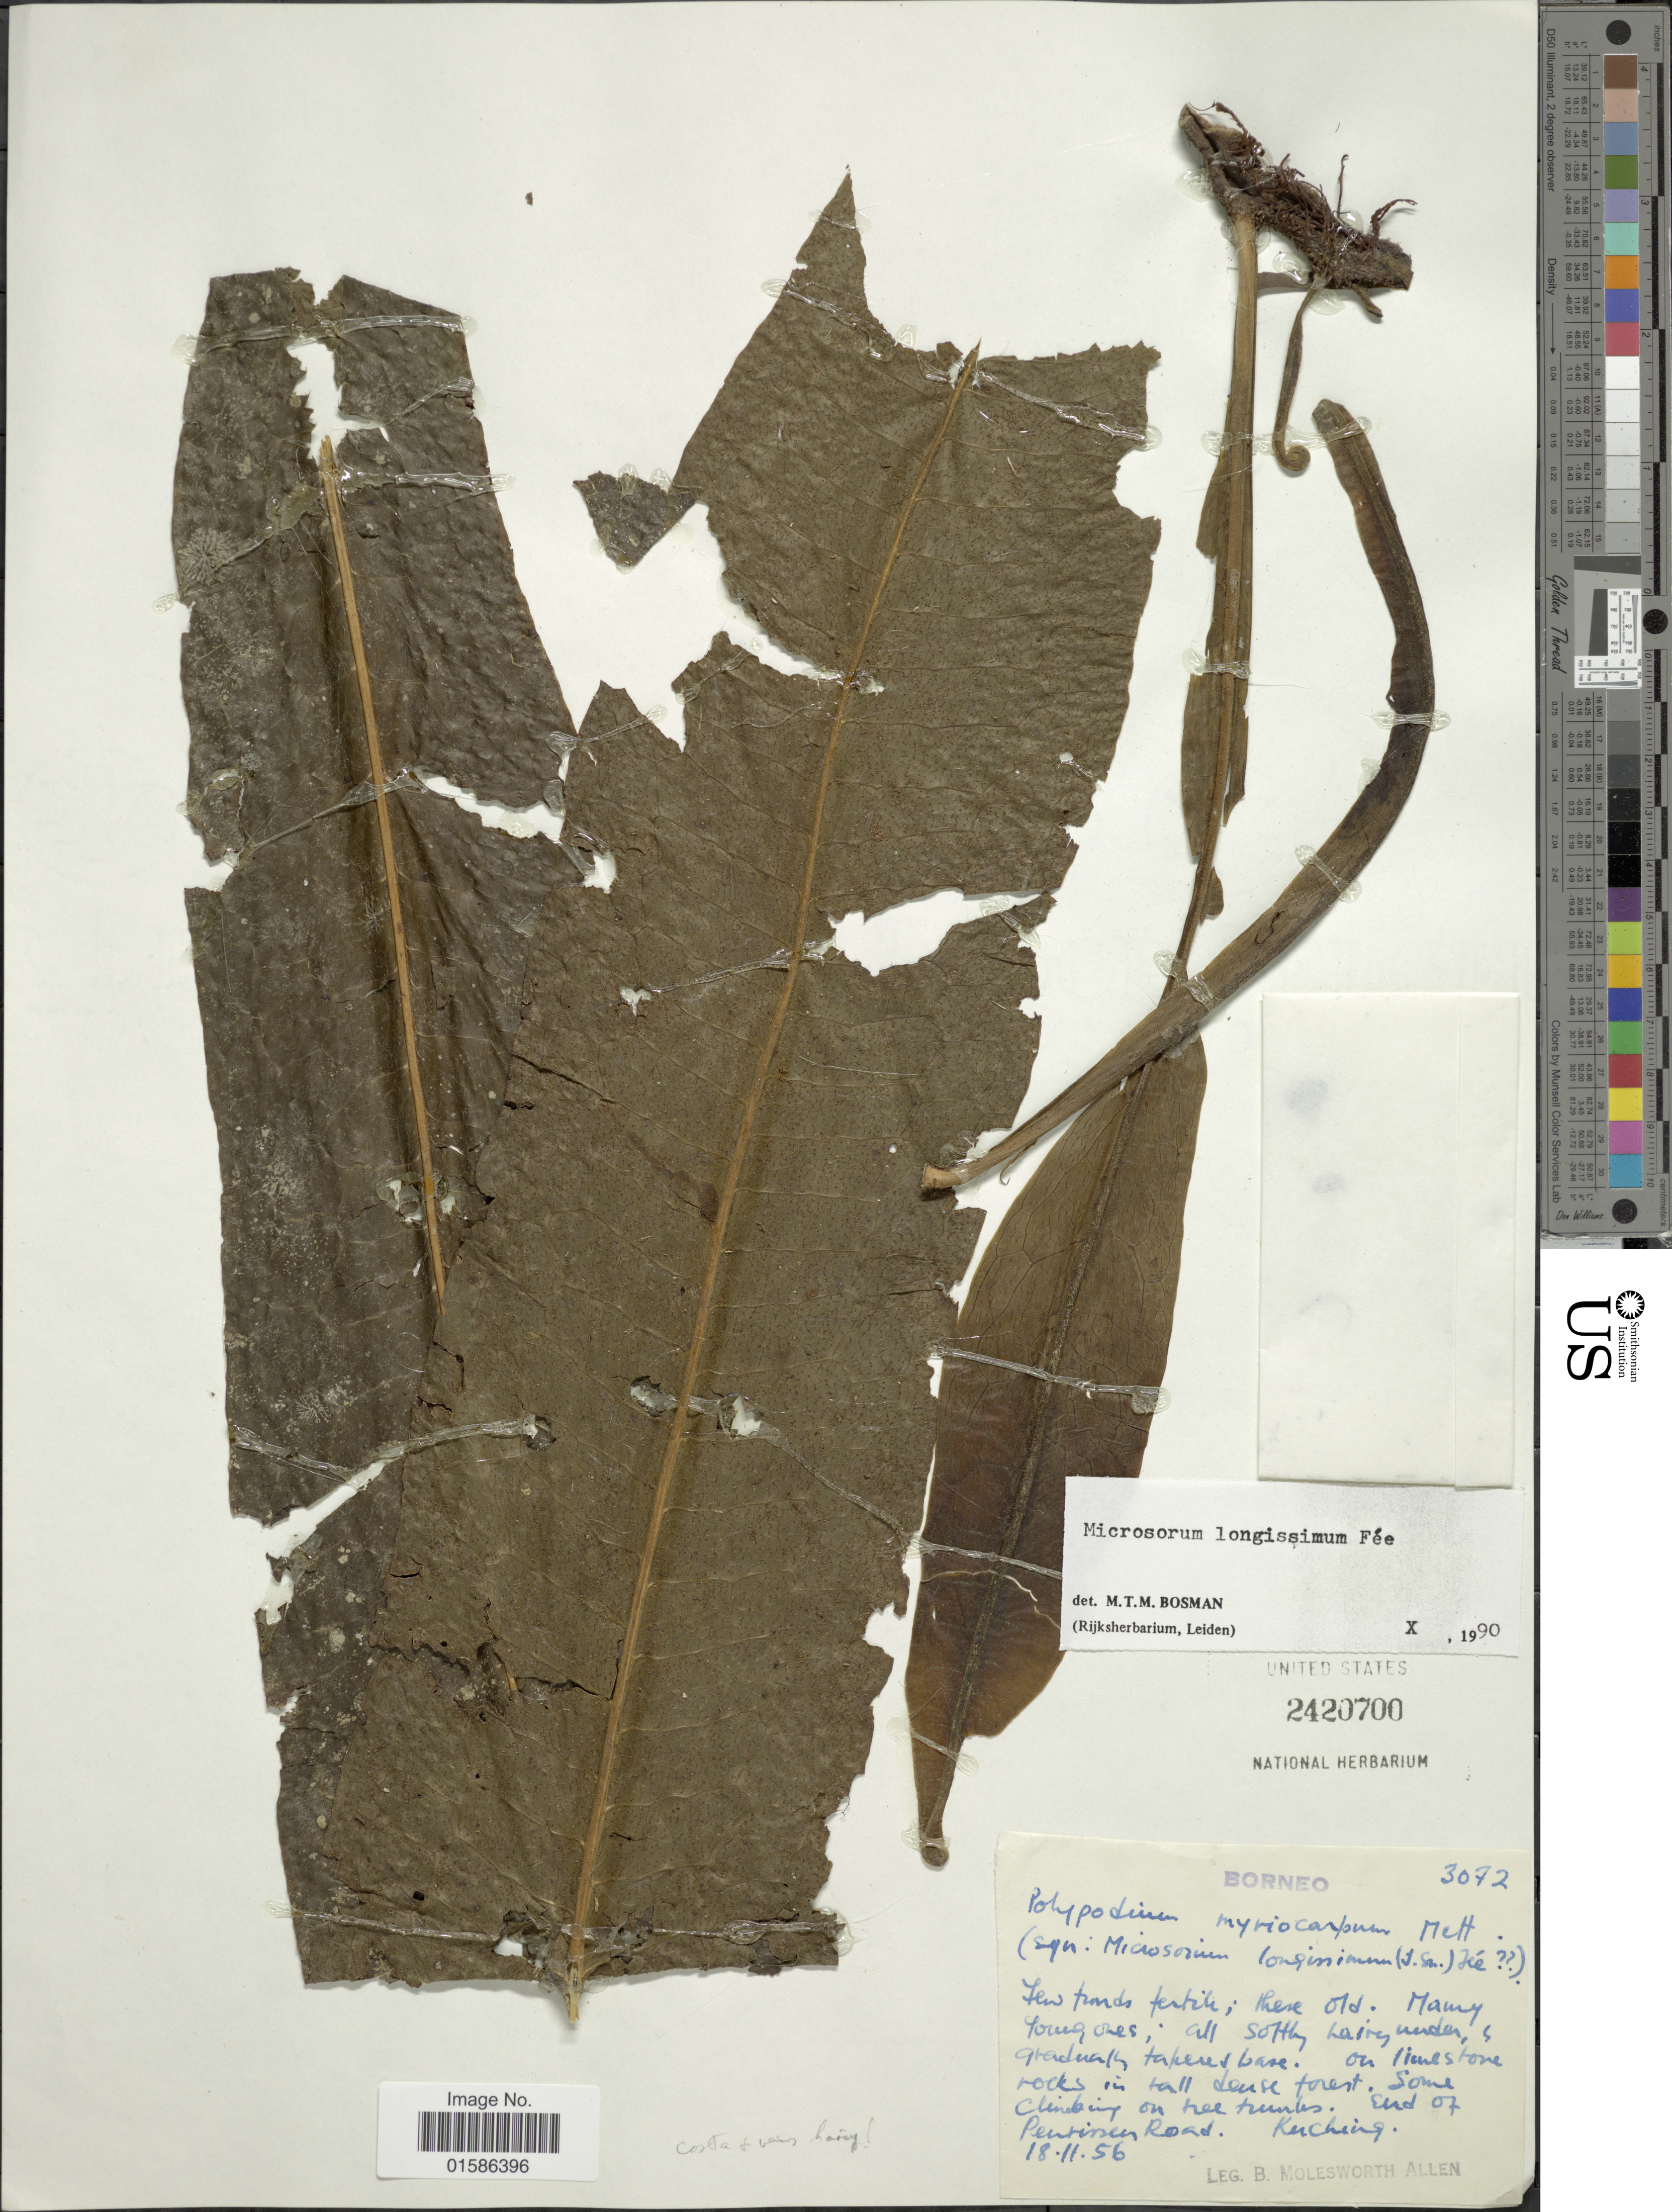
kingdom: Plantae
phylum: Tracheophyta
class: Polypodiopsida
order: Polypodiales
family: Polypodiaceae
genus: Microsorum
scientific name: Microsorum longissimum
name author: Fée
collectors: B. E. G. Molesworth-Allen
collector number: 3072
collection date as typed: Transcribed d/m/y: 18/11/56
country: Malaysia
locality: Borneo, End of Pentissen Road, Kuching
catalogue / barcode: US 2420700